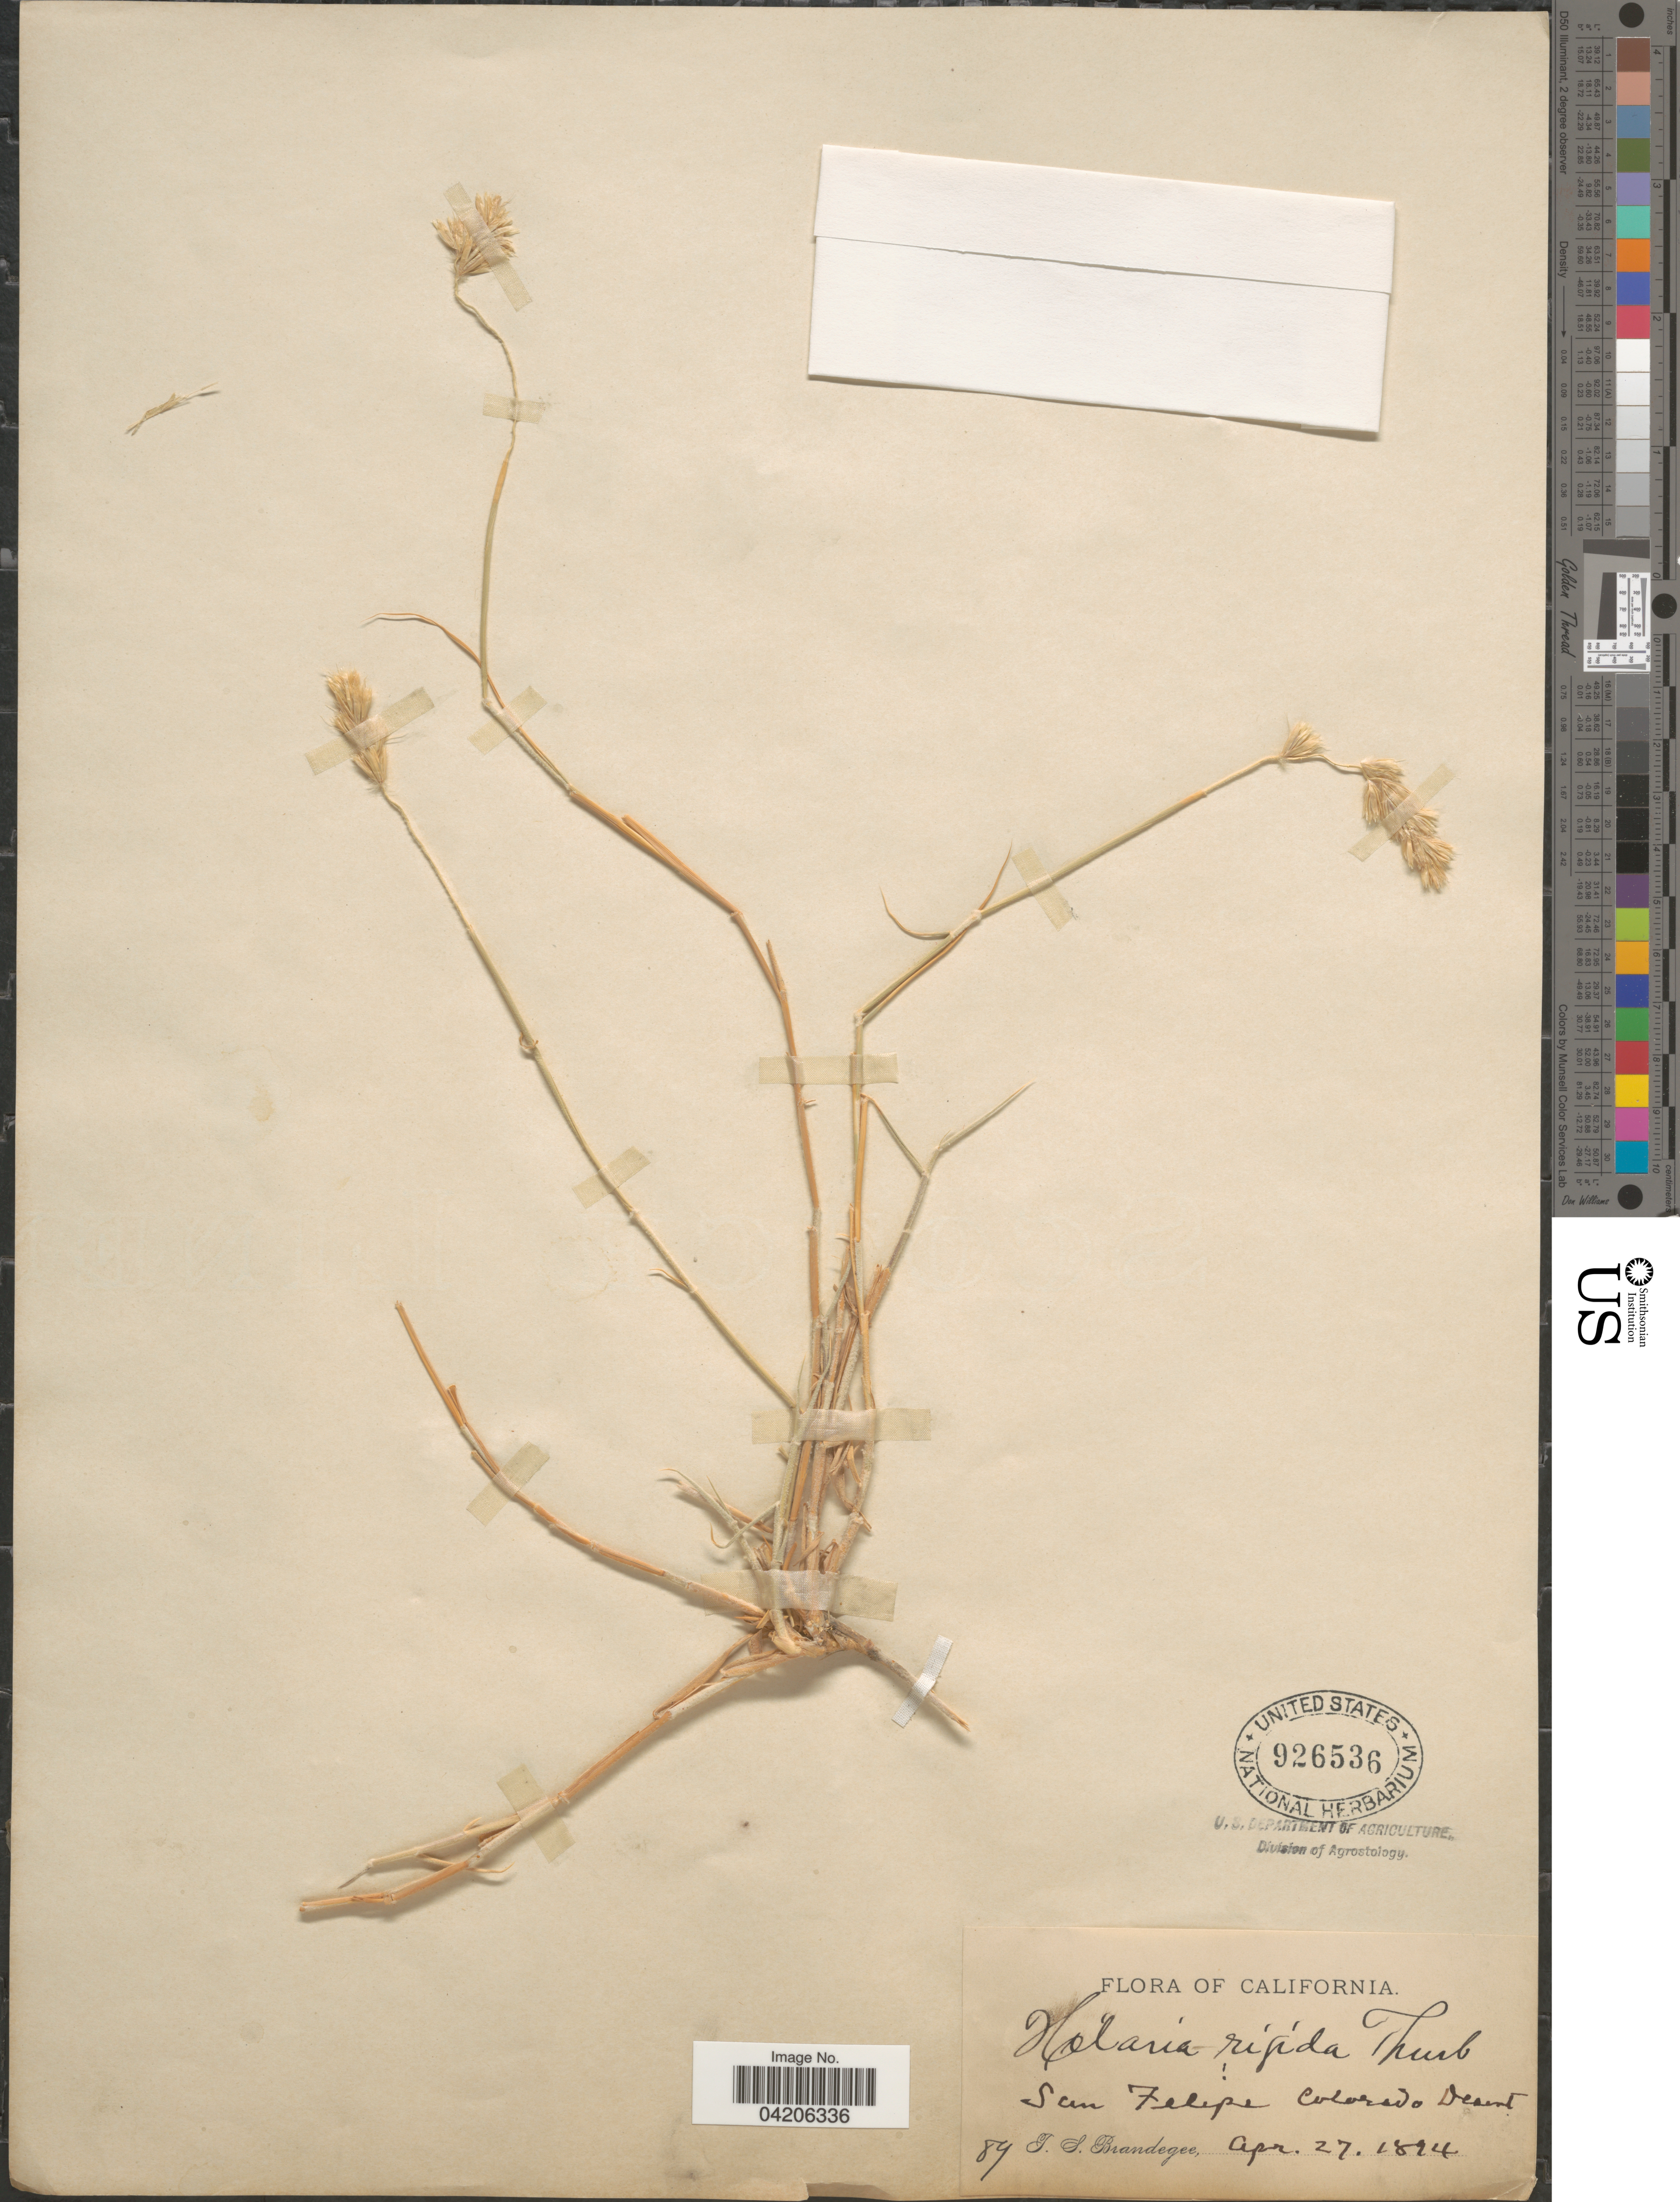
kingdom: Plantae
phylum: Tracheophyta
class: Liliopsida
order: Poales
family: Poaceae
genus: Hilaria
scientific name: Hilaria rigida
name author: (Thurb.) Benth. ex Scribn.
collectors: J. S. Brandegee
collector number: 89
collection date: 1894-04-27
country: United States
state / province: California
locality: San Felipe Colorado Desert.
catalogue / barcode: US 926536